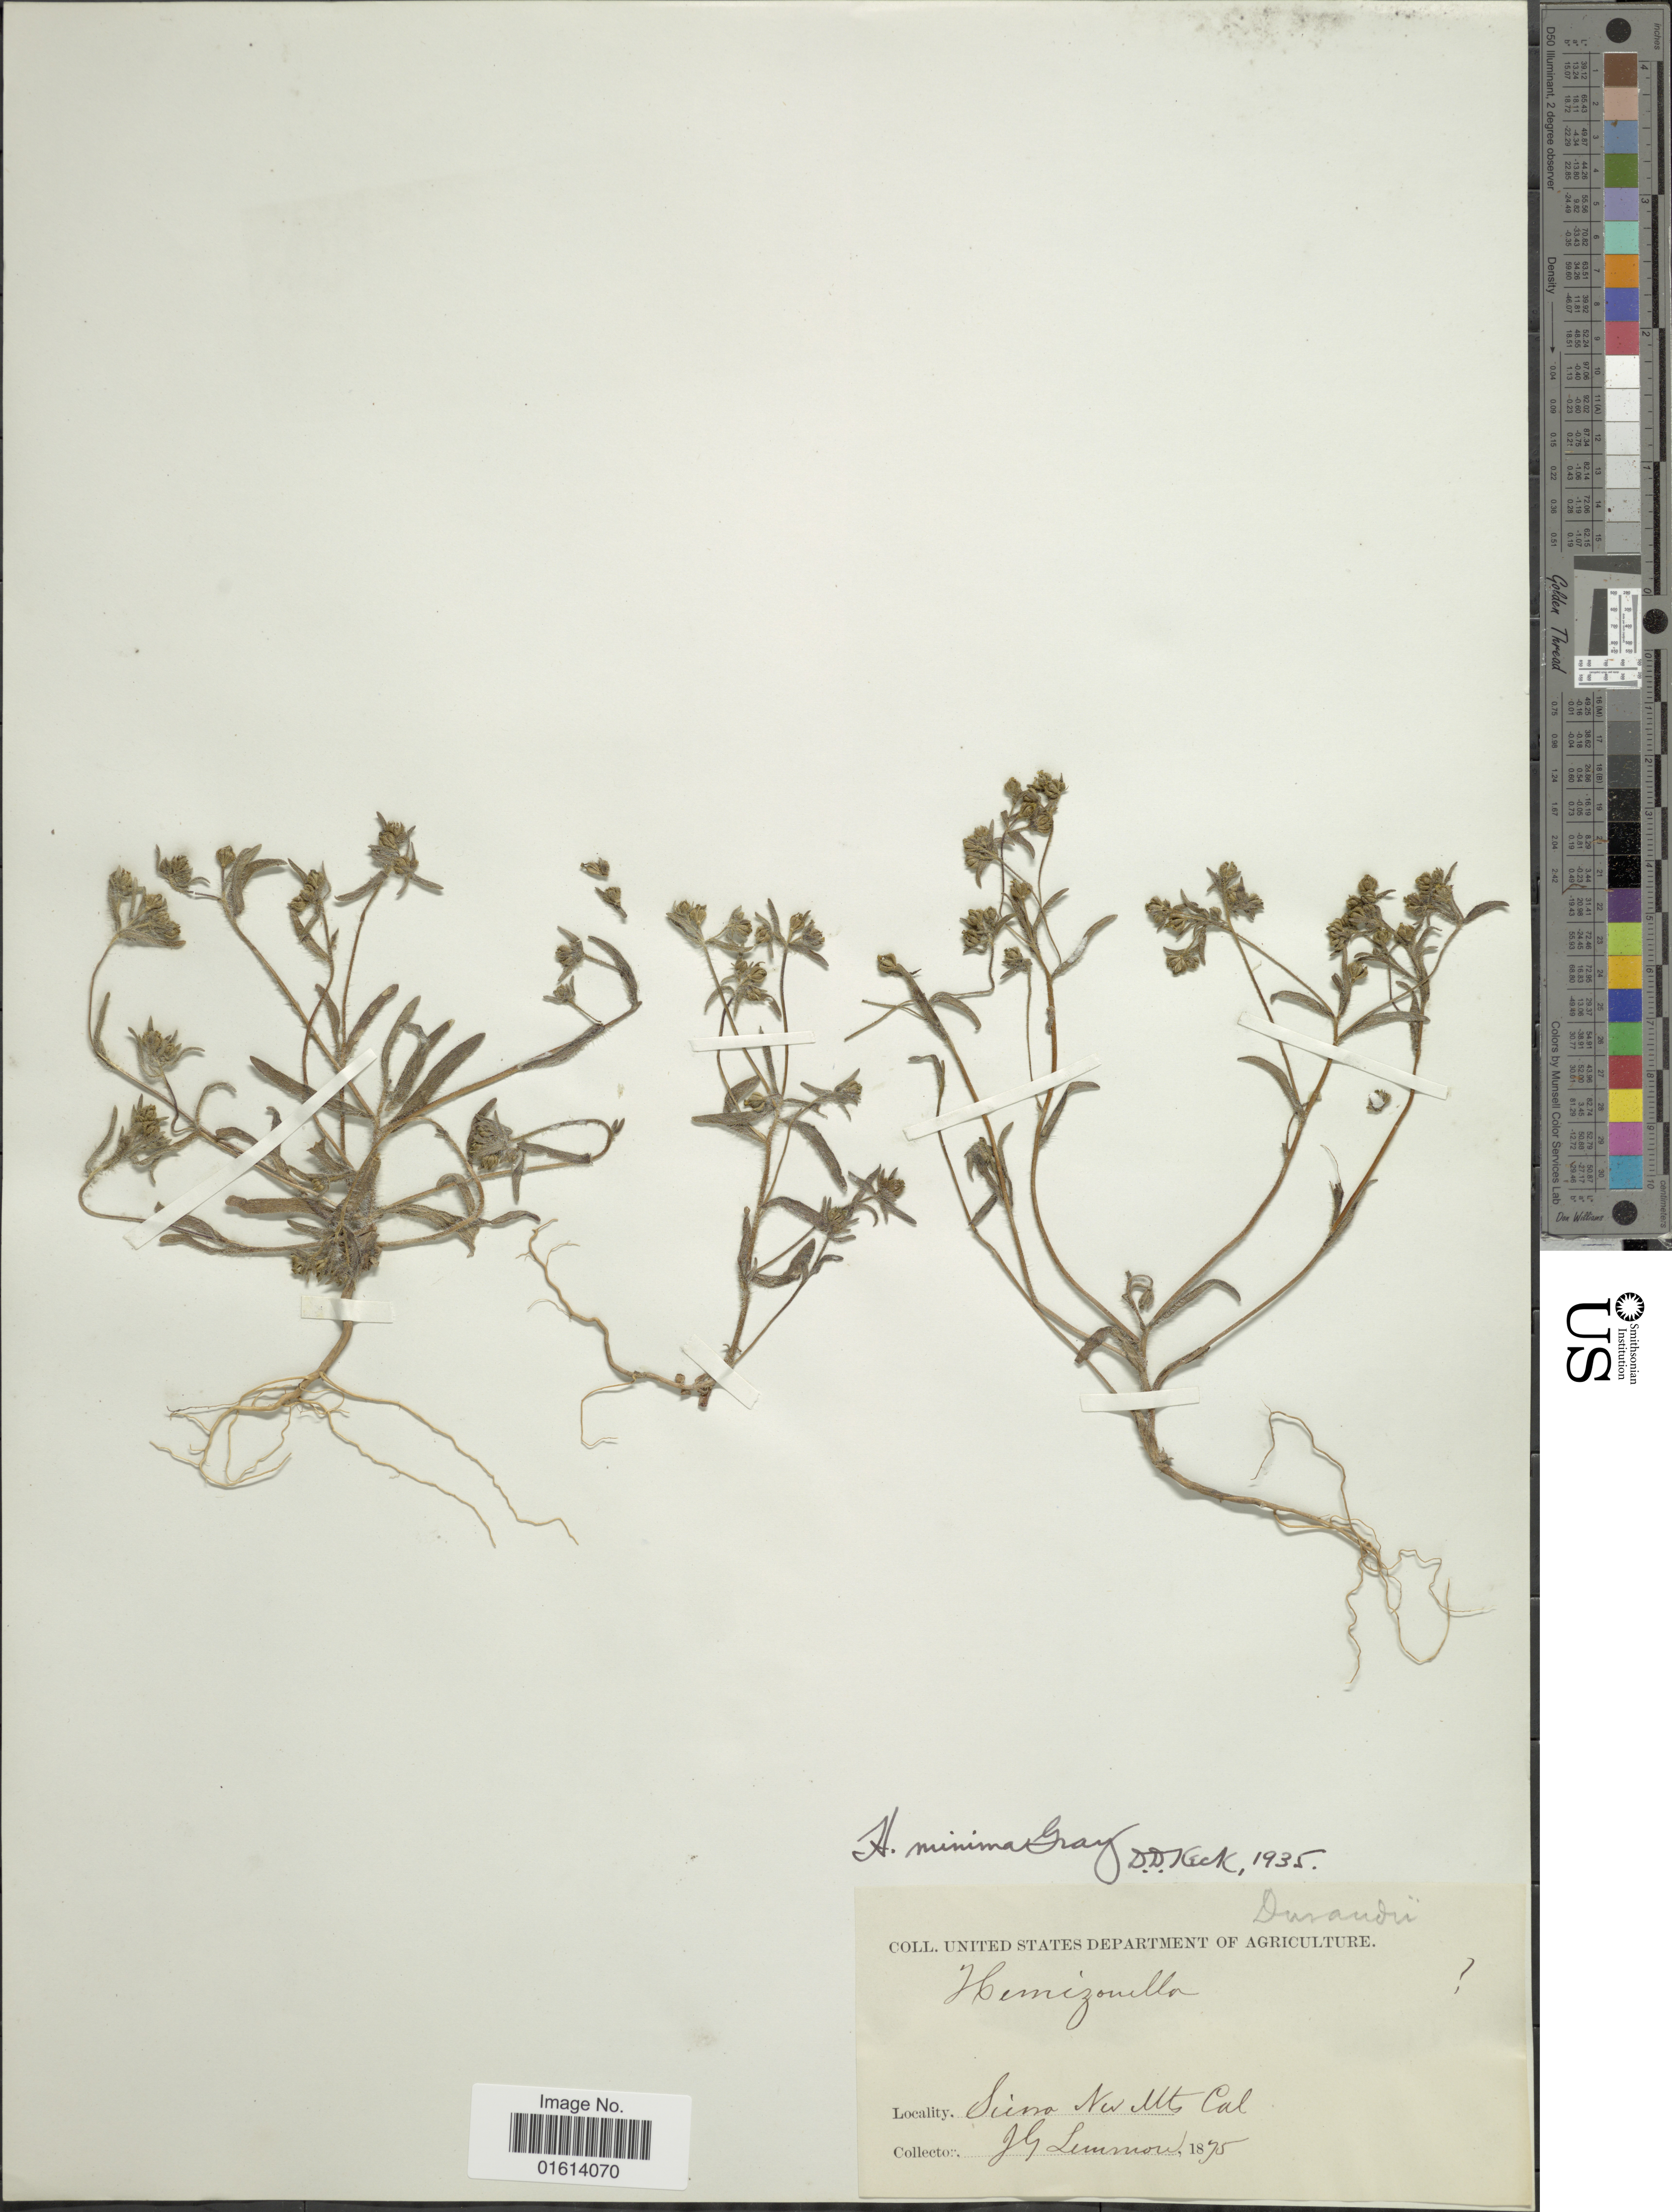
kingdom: Plantae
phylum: Tracheophyta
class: Magnoliopsida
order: Asterales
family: Asteraceae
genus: Hemizonella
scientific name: Hemizonella minima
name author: (A. Gray) A. Gray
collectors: J. Lemmon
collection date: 1875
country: United States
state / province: California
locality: Sierra Nev. Mts.